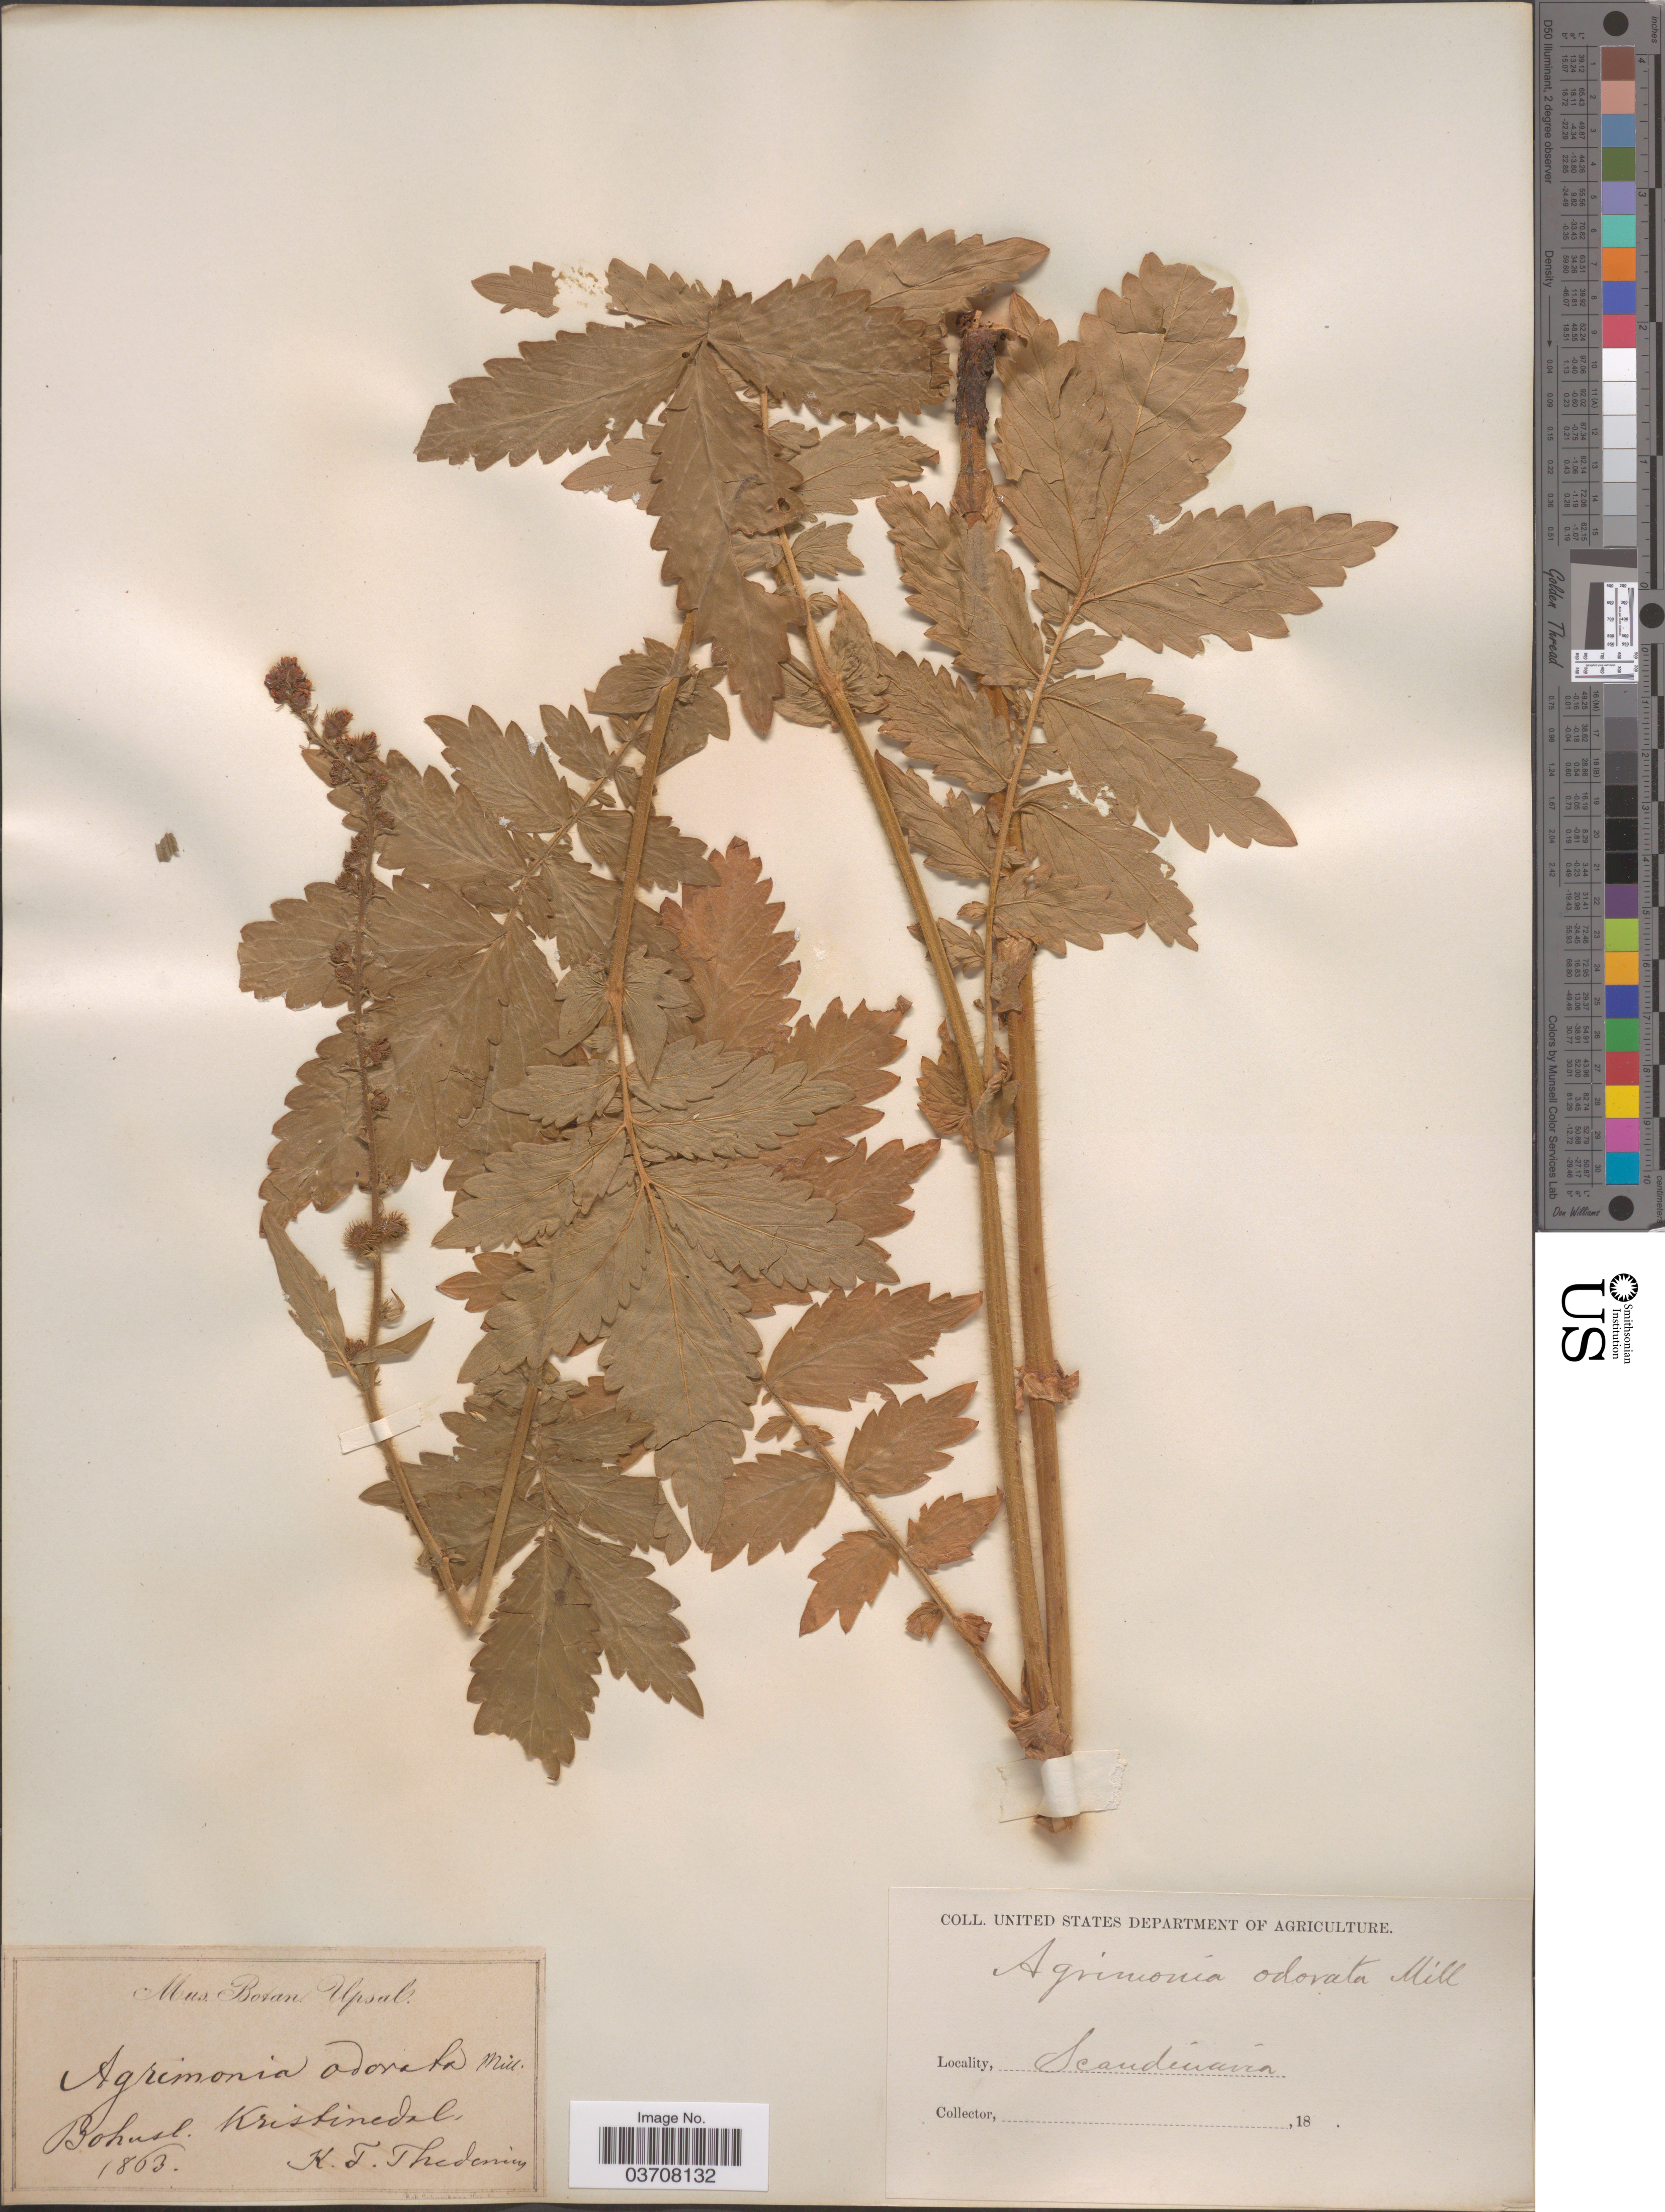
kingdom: Plantae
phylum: Tracheophyta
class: Magnoliopsida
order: Rosales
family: Rosaceae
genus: Agrimonia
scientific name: Agrimonia odorata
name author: Mill.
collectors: K. Thedenius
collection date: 1863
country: Sweden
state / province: Västra Götaland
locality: Bohusl: Kristinedal. Scandanavia.